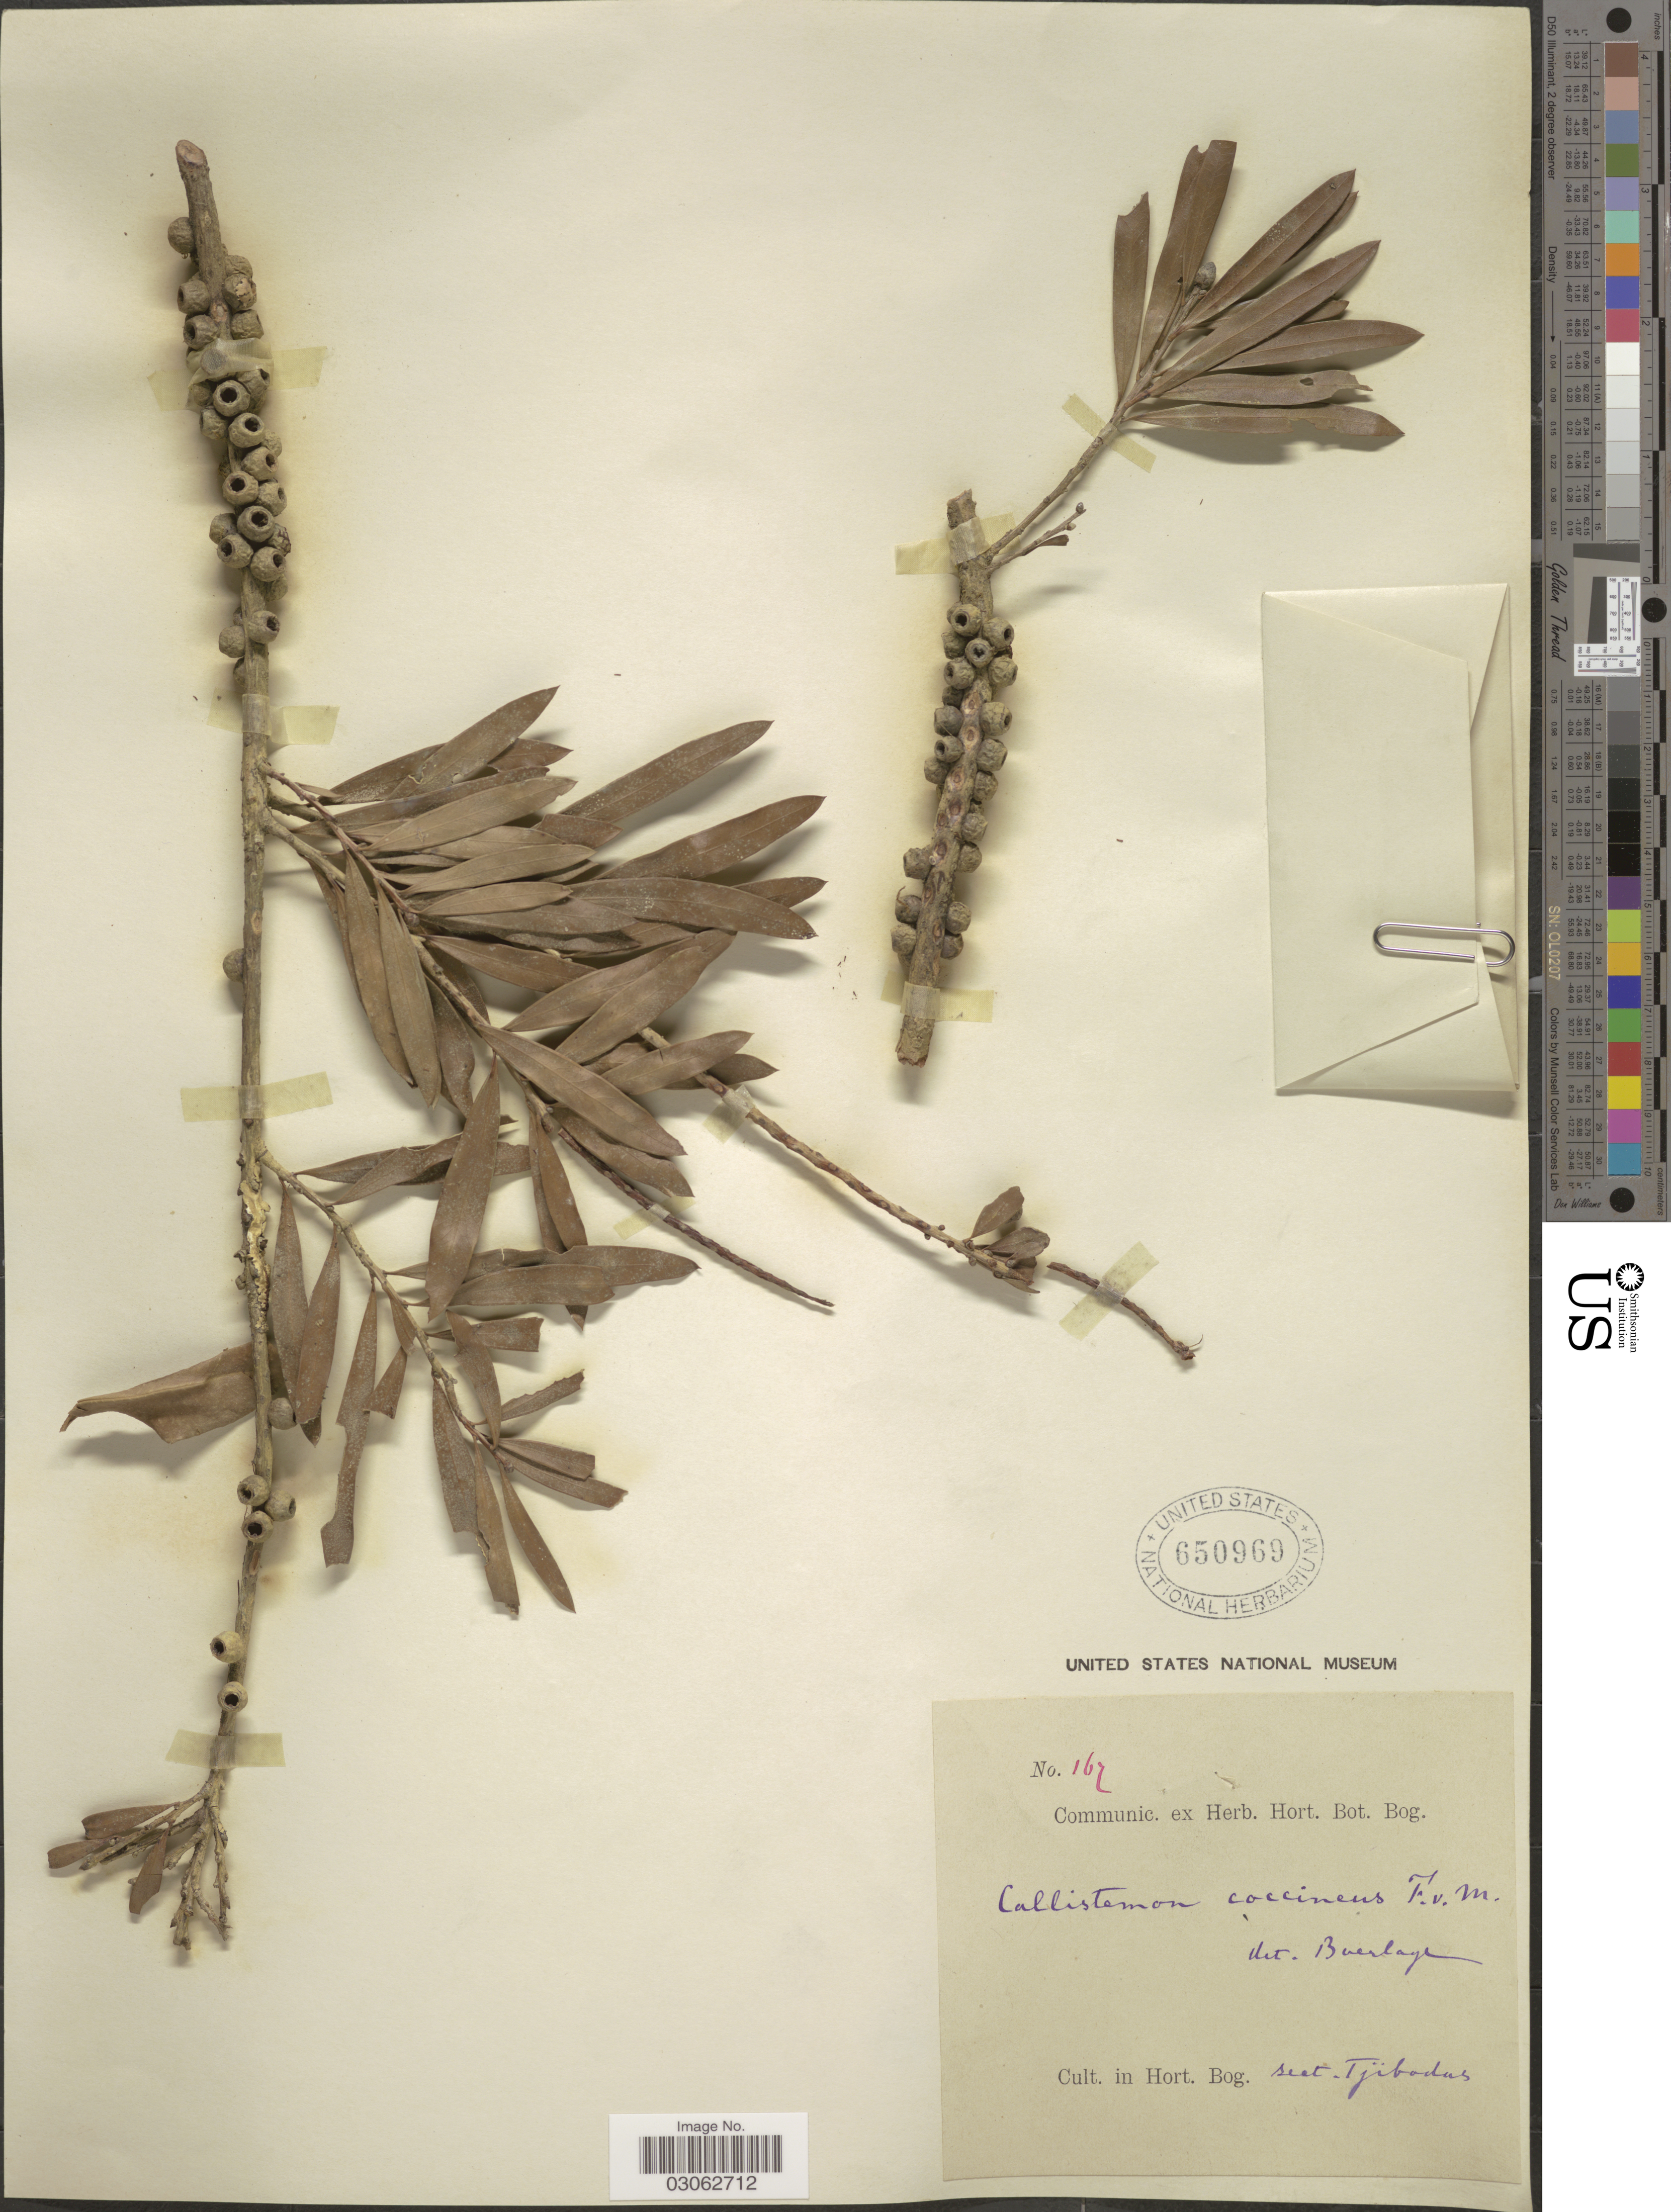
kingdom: Plantae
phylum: Tracheophyta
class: Magnoliopsida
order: Myrtales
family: Myrtaceae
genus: Callistemon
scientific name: Callistemon coccineus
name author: F. Muell.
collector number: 167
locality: Cult. in Hort. Bog. Sect. Tjibodas.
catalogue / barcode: US 650969